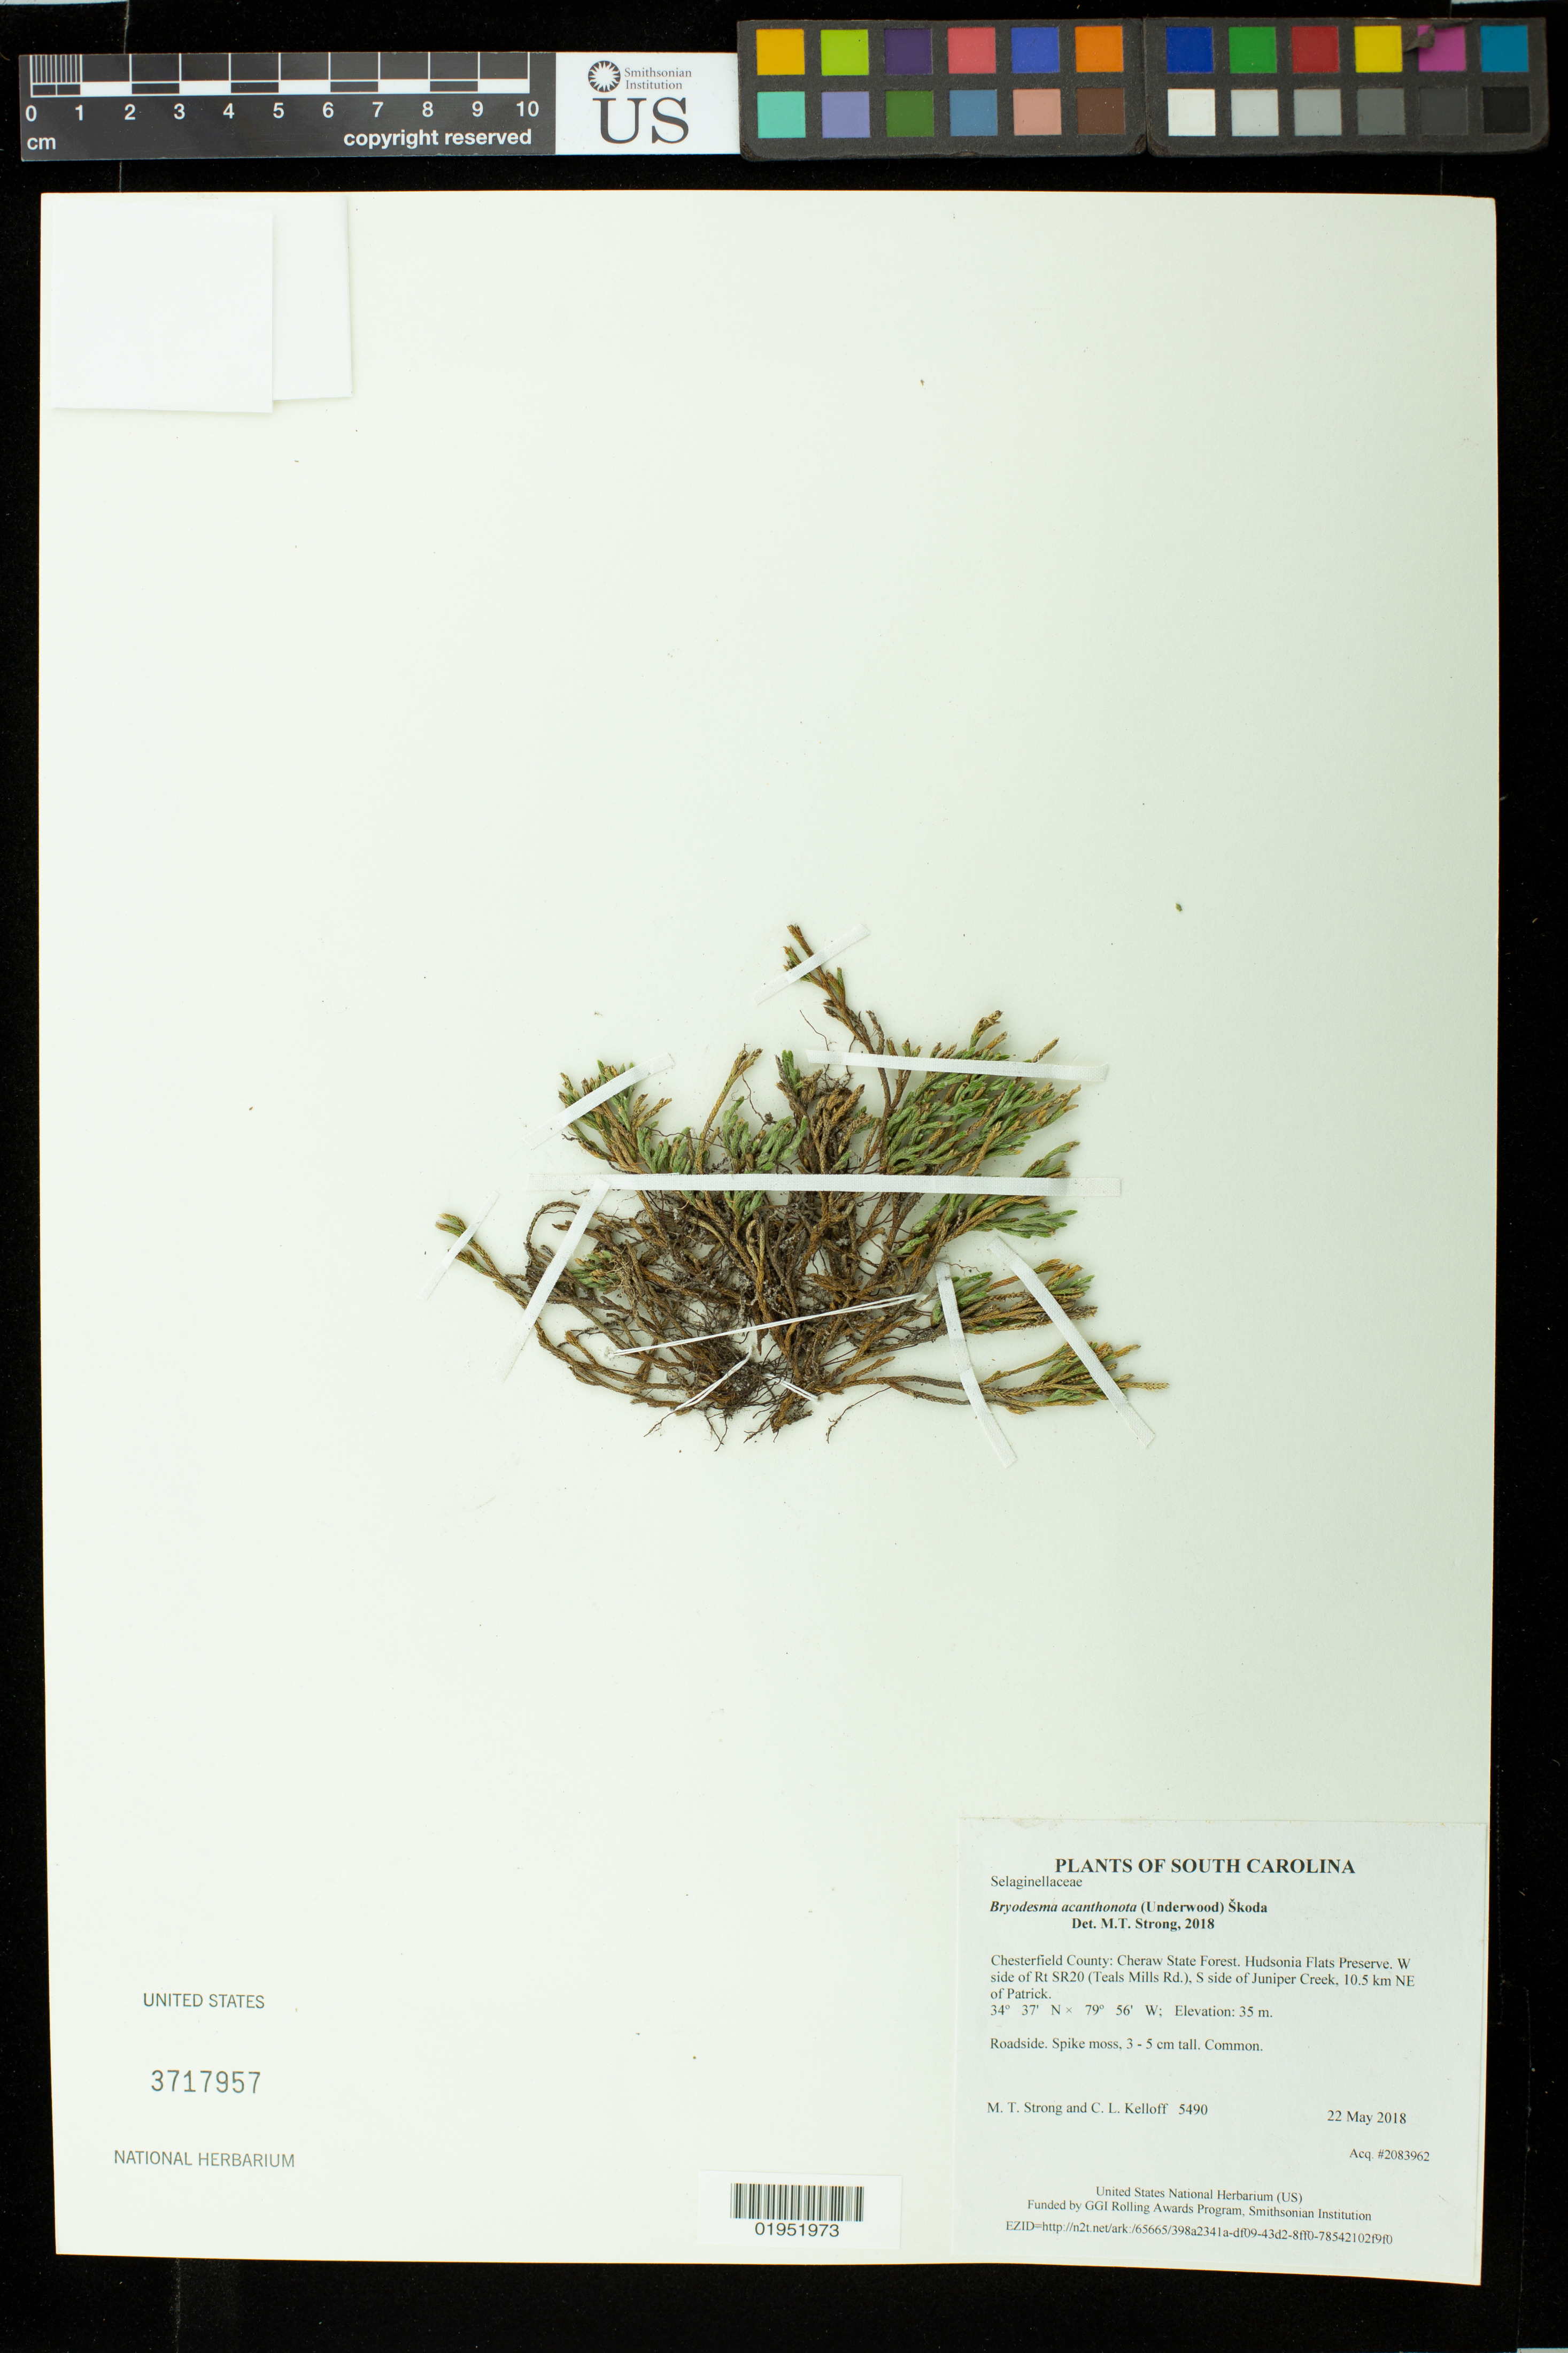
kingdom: Plantae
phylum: Tracheophyta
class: Lycopodiopsida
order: Selaginellales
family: Selaginellaceae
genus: Selaginella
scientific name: Selaginella acanthonota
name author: Underw.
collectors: M. T. Strong & C. L. Kelloff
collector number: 5490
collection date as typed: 22 May 2018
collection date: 2018-05-22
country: United States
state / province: South Carolina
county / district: Chesterfield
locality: Cheraw State Forest. Hudsonia Flats Preserve. W side of Rt SR20 (Teals Mills Rd.), S side of Juniper Creek, 10.5 km NE of Patrick.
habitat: Roadside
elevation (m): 35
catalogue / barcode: US 3717957